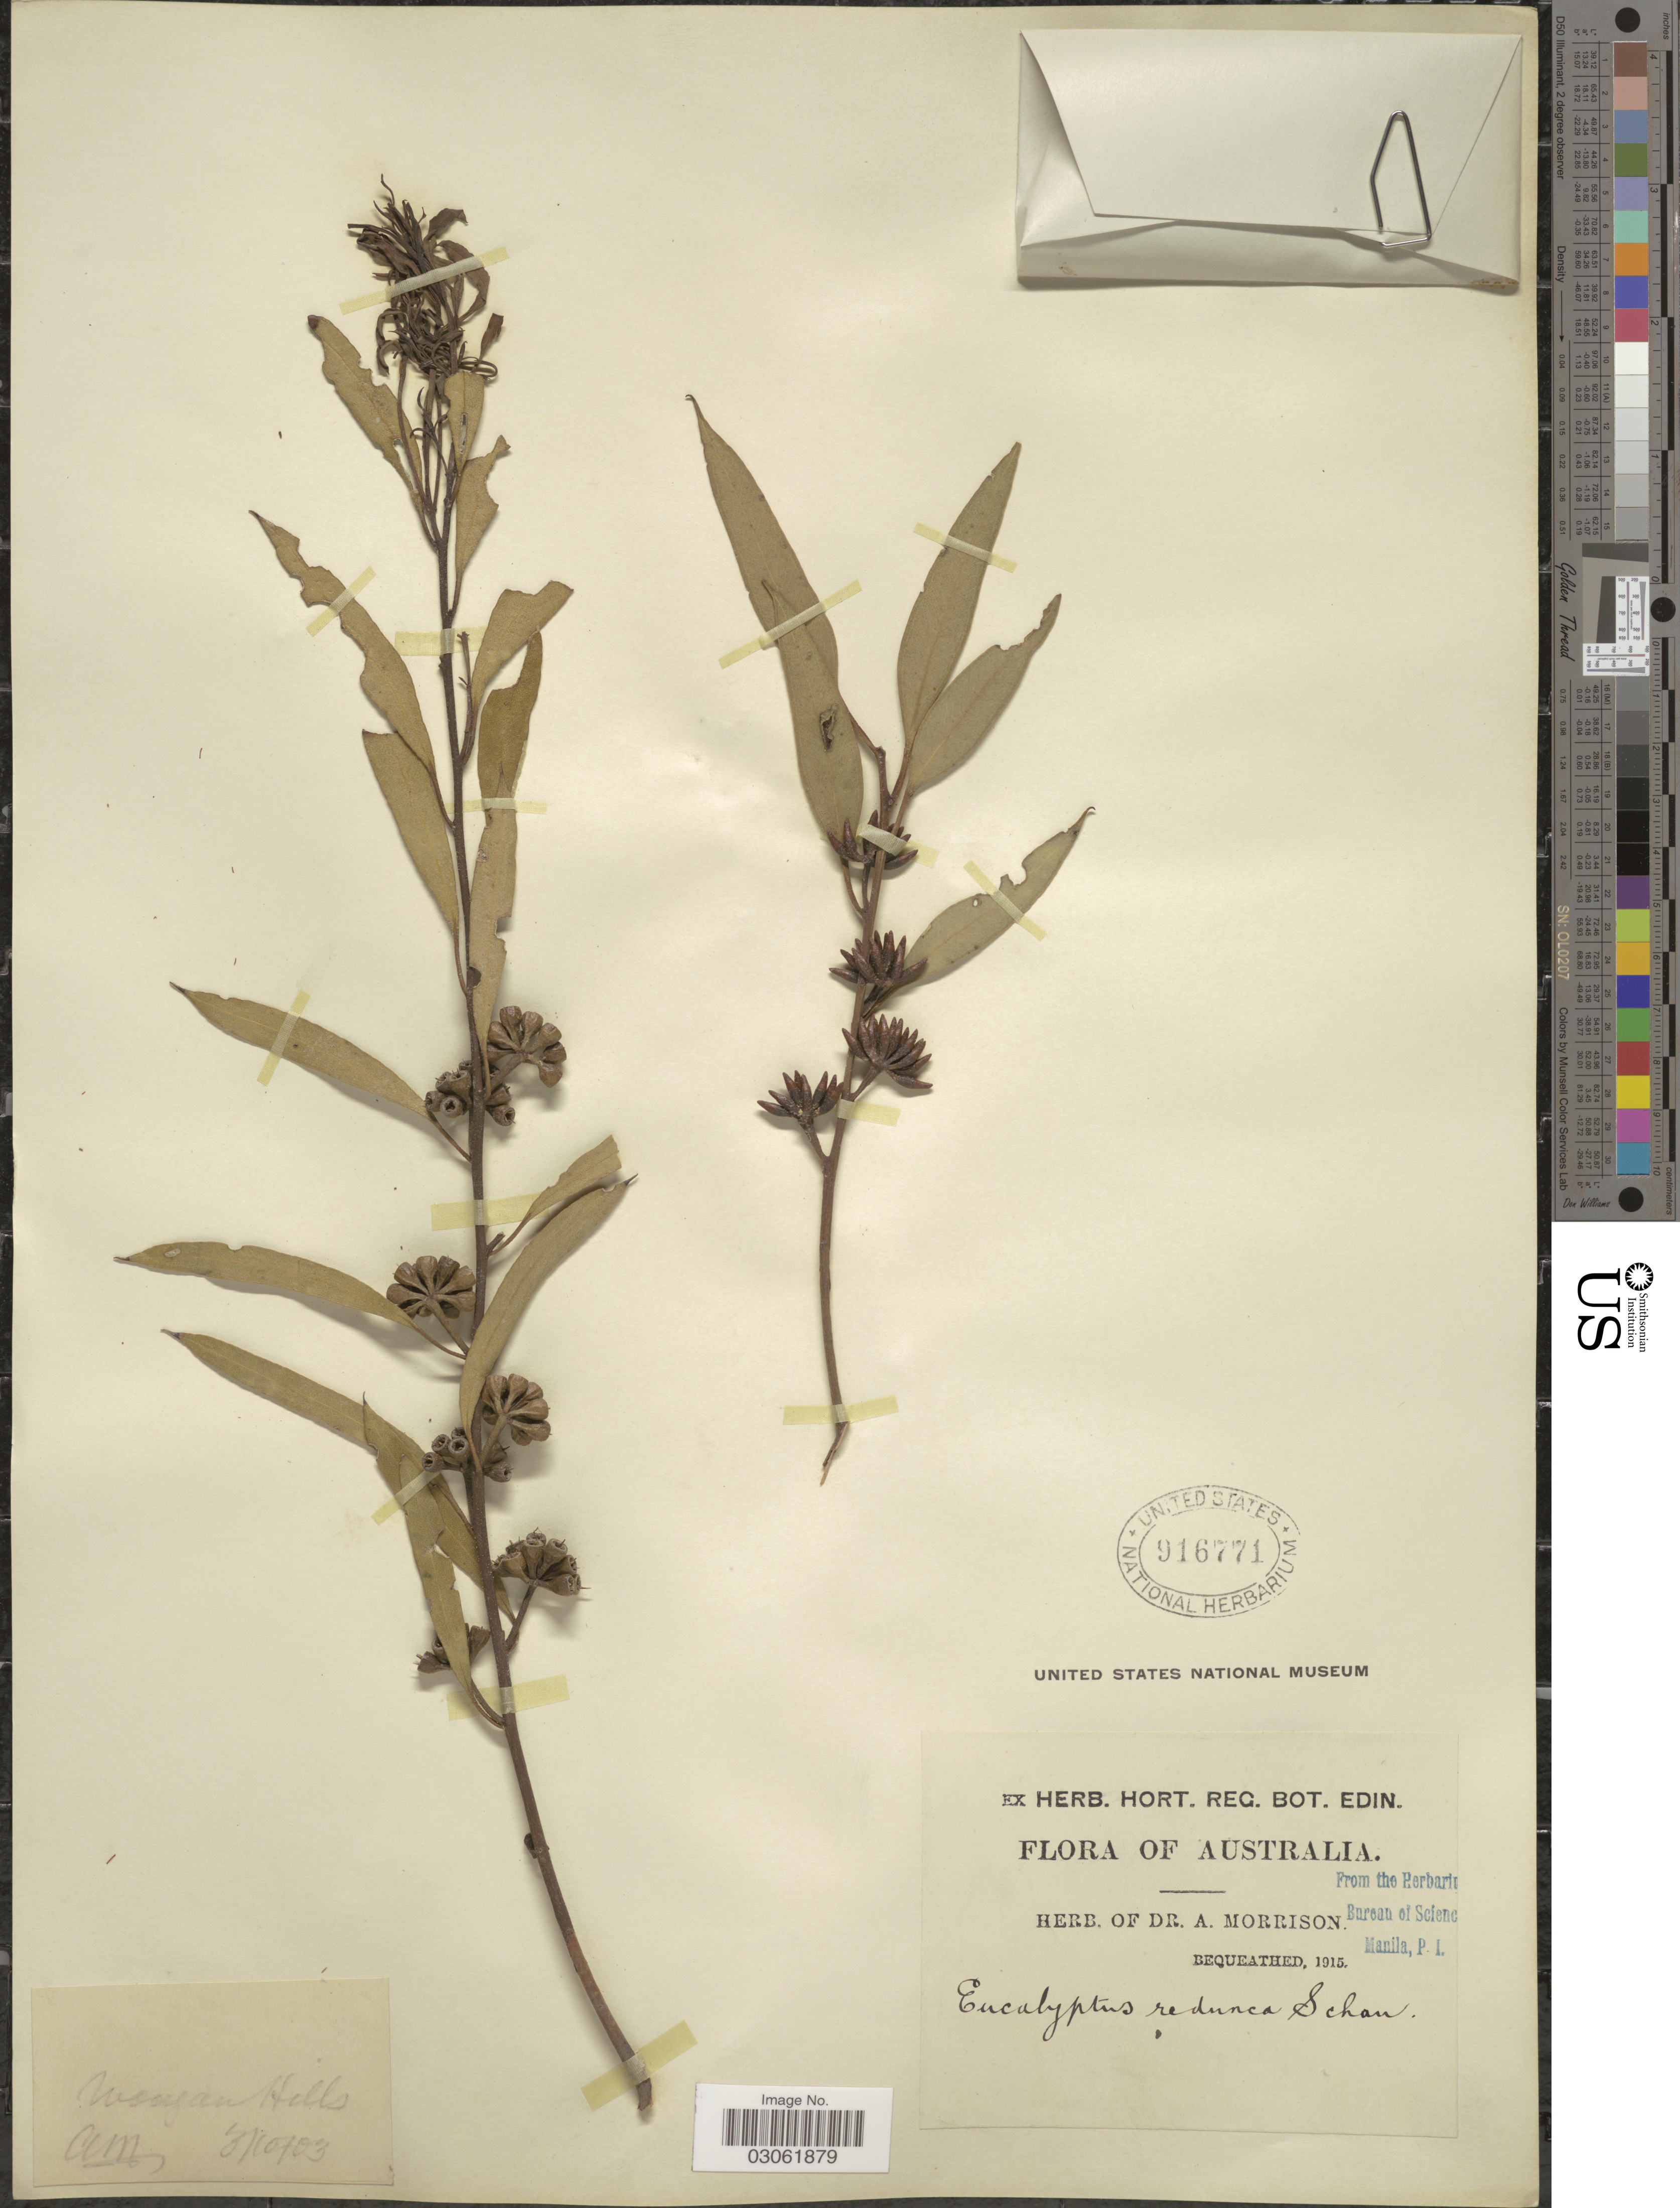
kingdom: Plantae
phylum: Tracheophyta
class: Magnoliopsida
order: Myrtales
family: Myrtaceae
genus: Eucalyptus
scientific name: Eucalyptus redunca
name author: Schauer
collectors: A. Morrison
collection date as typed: Transcribed d/m/y: 3/10/3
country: Australia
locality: Wongan Hills.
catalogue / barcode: US 916771